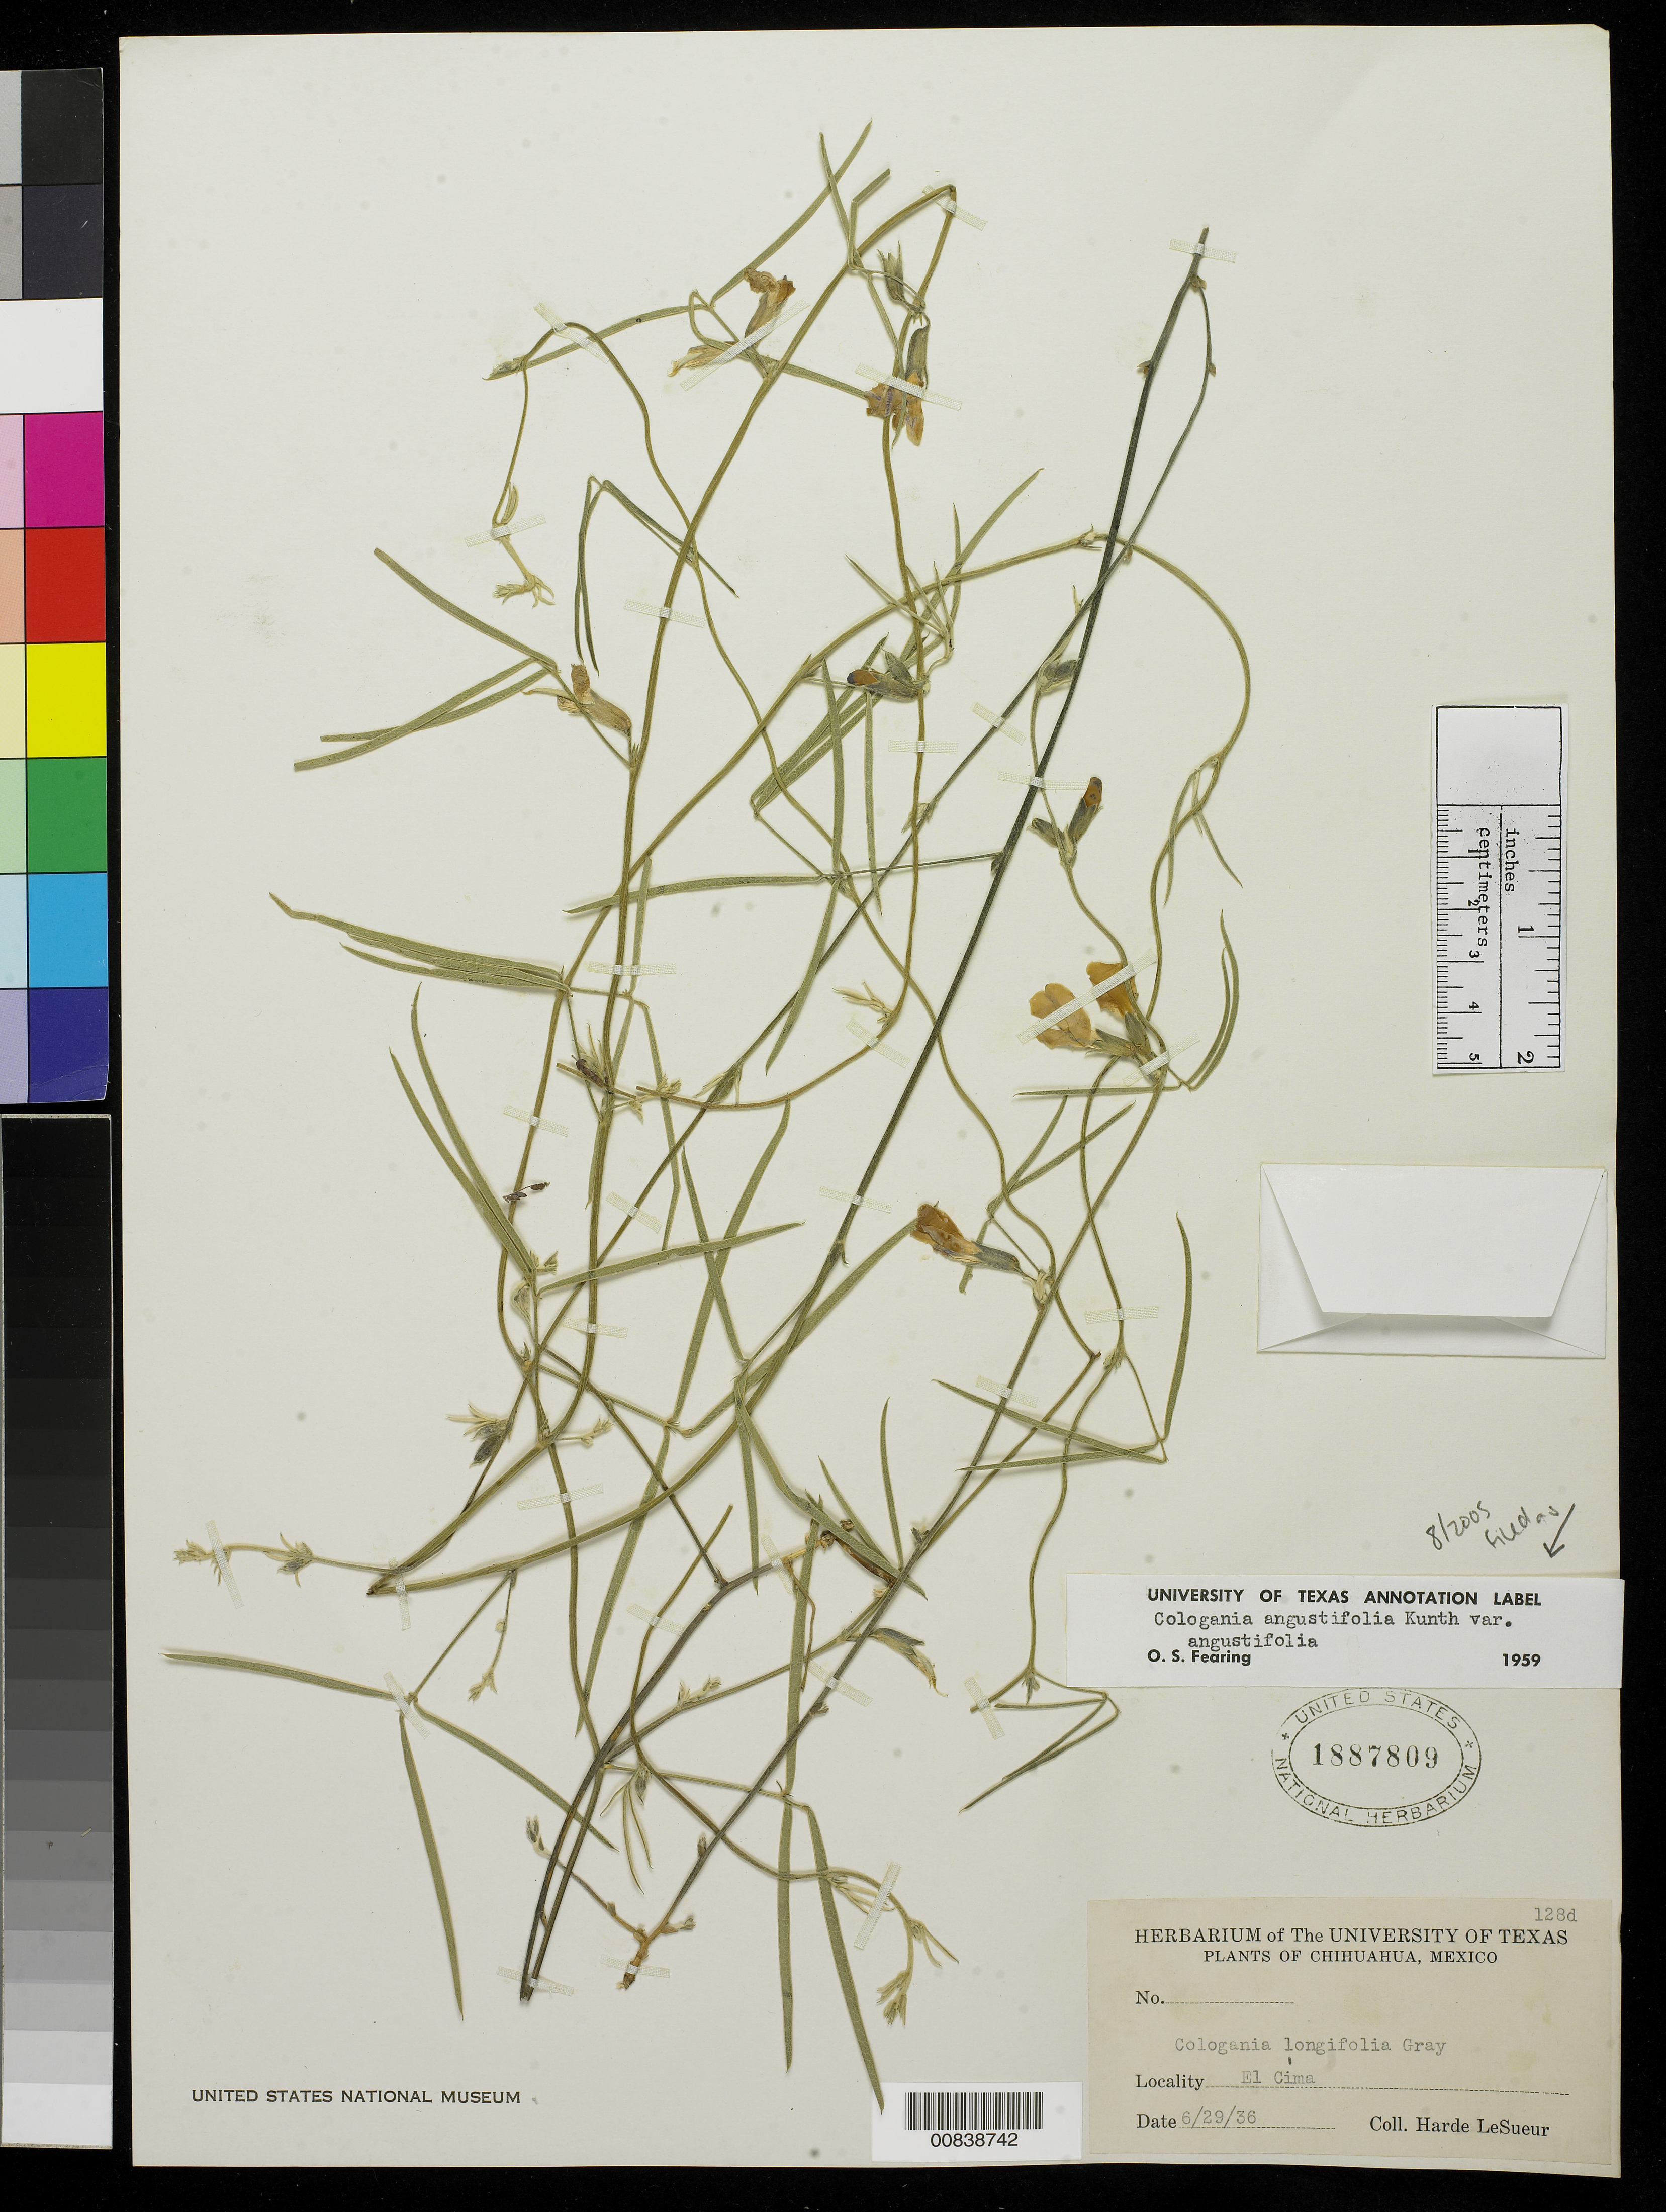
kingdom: Plantae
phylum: Tracheophyta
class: Magnoliopsida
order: Fabales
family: Fabaceae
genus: Cologania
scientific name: Cologania angustifolia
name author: Kunth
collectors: D. H. LeSueur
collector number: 128d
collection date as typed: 29 Jun 1936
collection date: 1936-06-29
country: Mexico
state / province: Chihuahua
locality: El Cima, Chihuahua.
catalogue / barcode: US 1887809